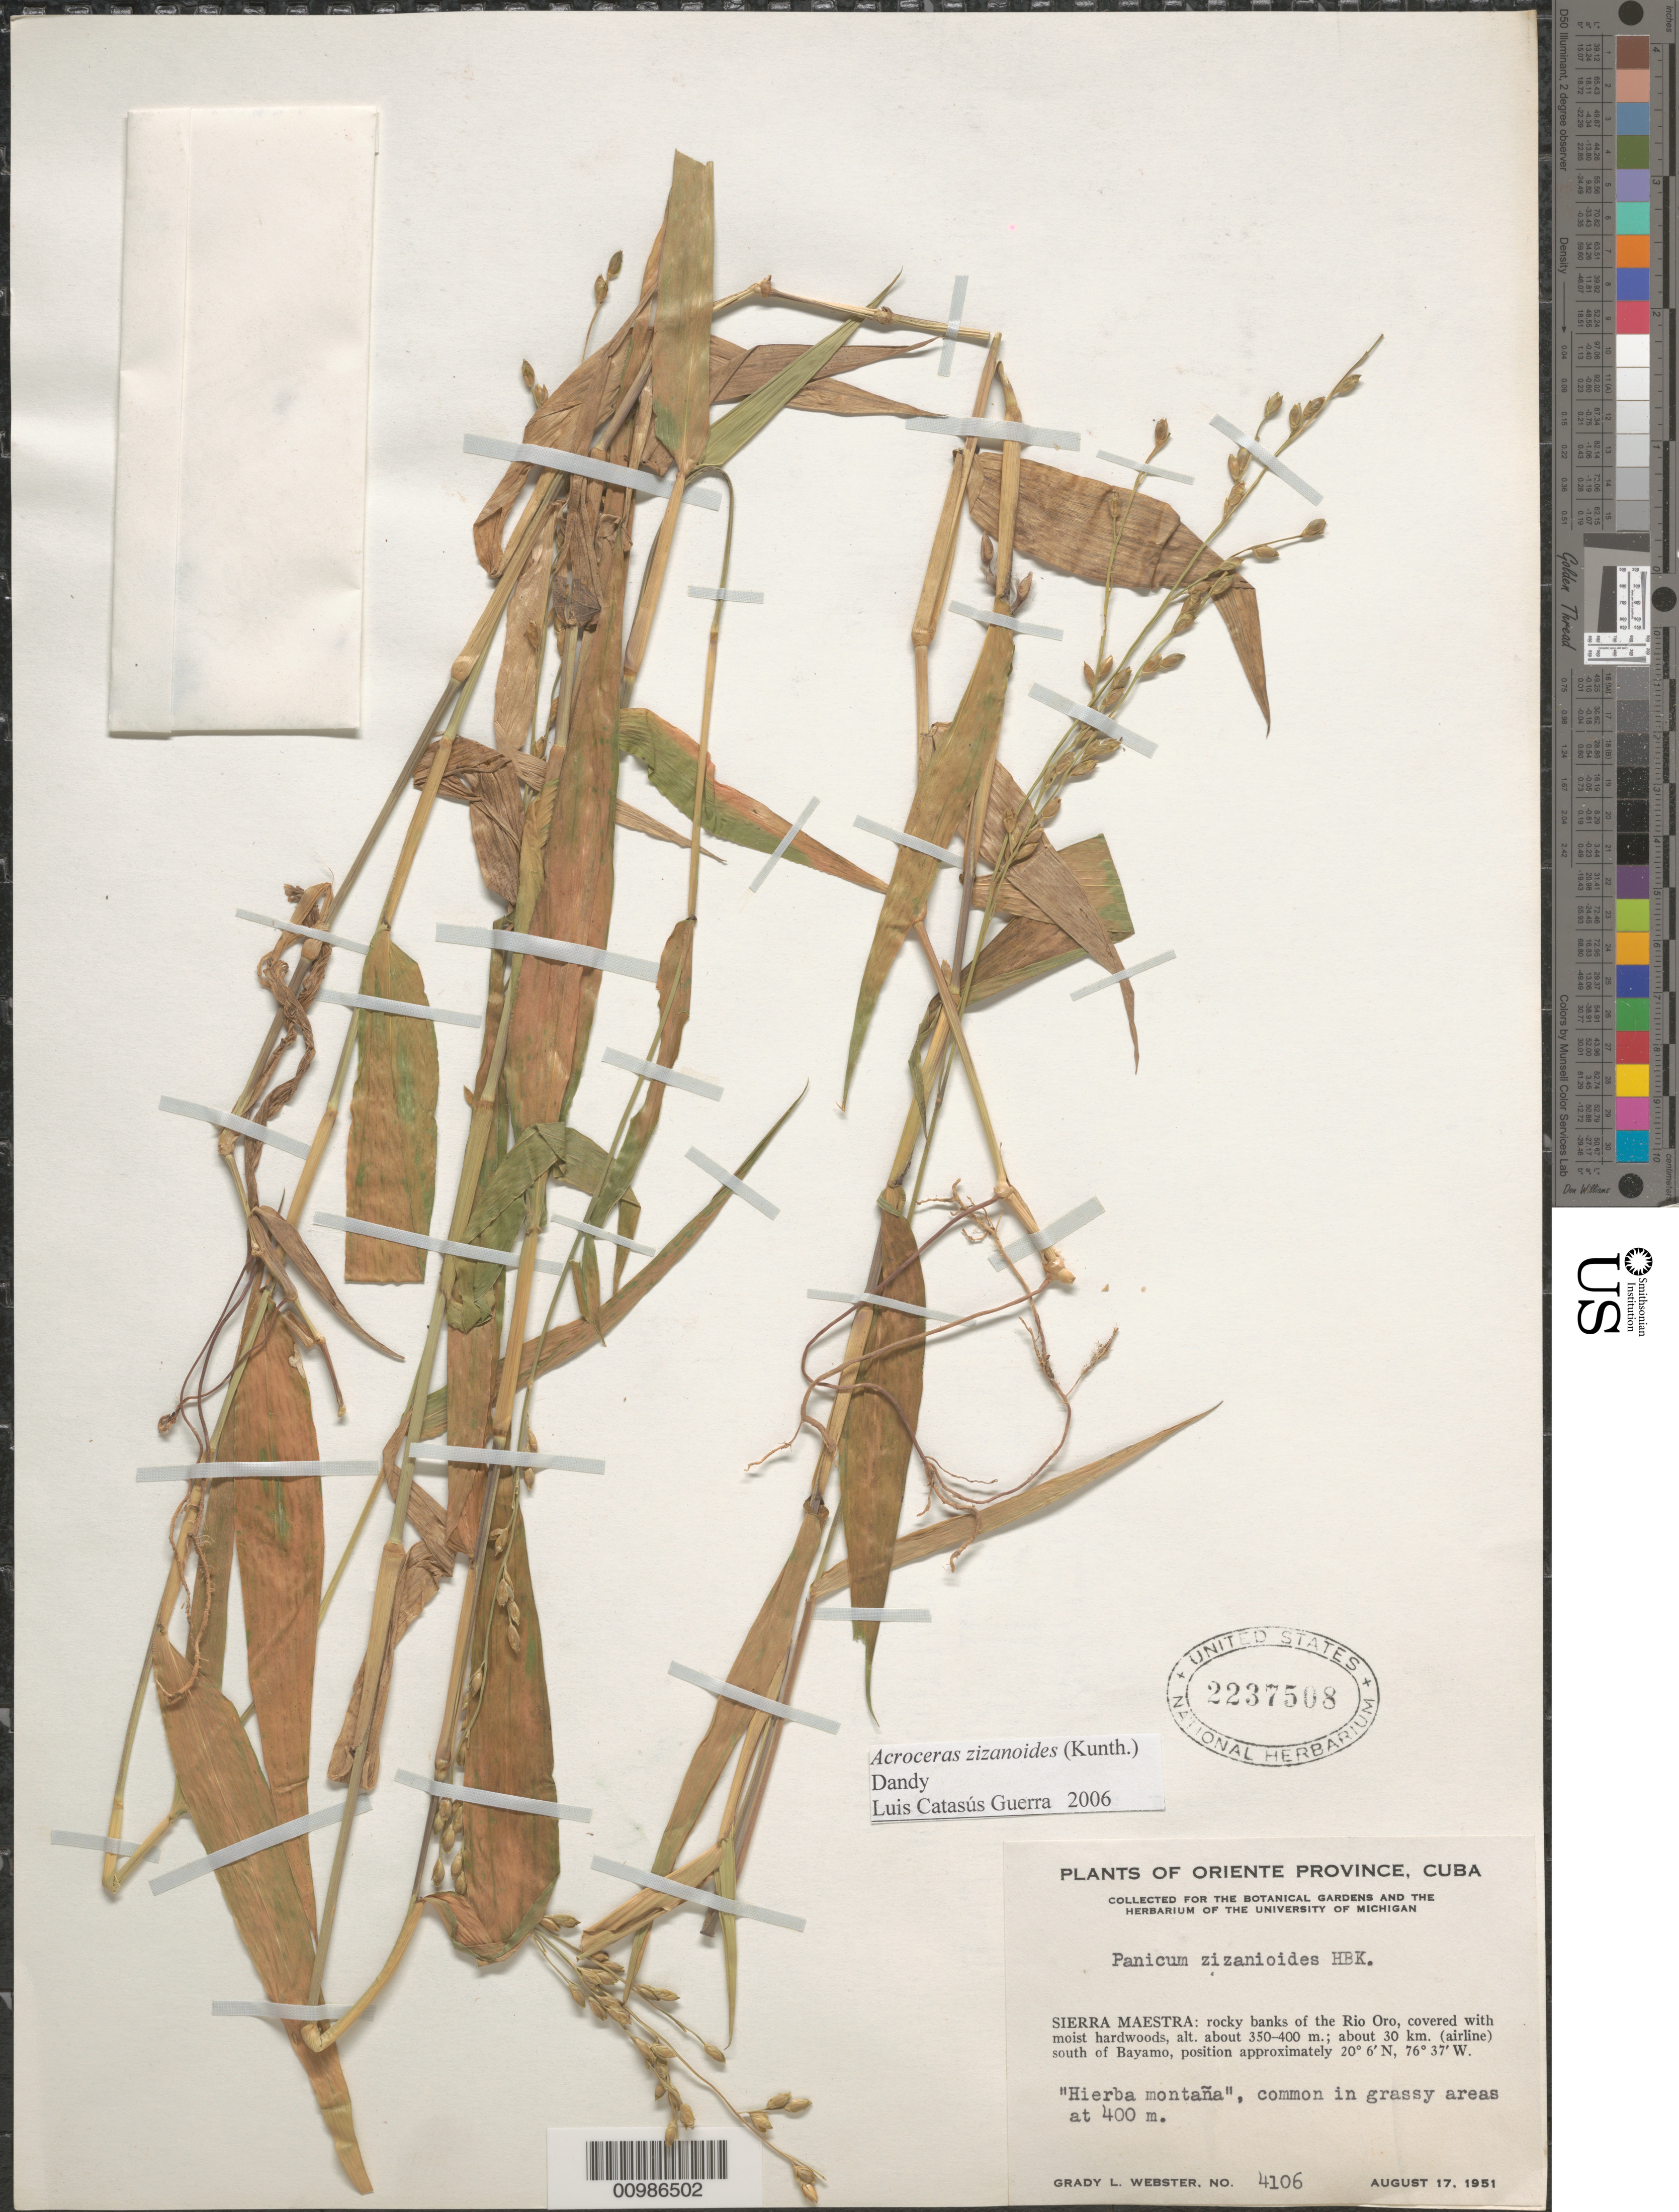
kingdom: Plantae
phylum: Tracheophyta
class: Liliopsida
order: Poales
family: Poaceae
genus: Acroceras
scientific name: Acroceras zizanioides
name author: (Kunth) Dandy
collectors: G. L. Webster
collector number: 4106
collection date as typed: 17 Aug 1951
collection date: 1951-08-17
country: Cuba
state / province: Oriente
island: Cuba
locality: Banks of the Rio Oro; about 30 km (airline) south of Bayamo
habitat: River banks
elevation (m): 350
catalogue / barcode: US 2237508